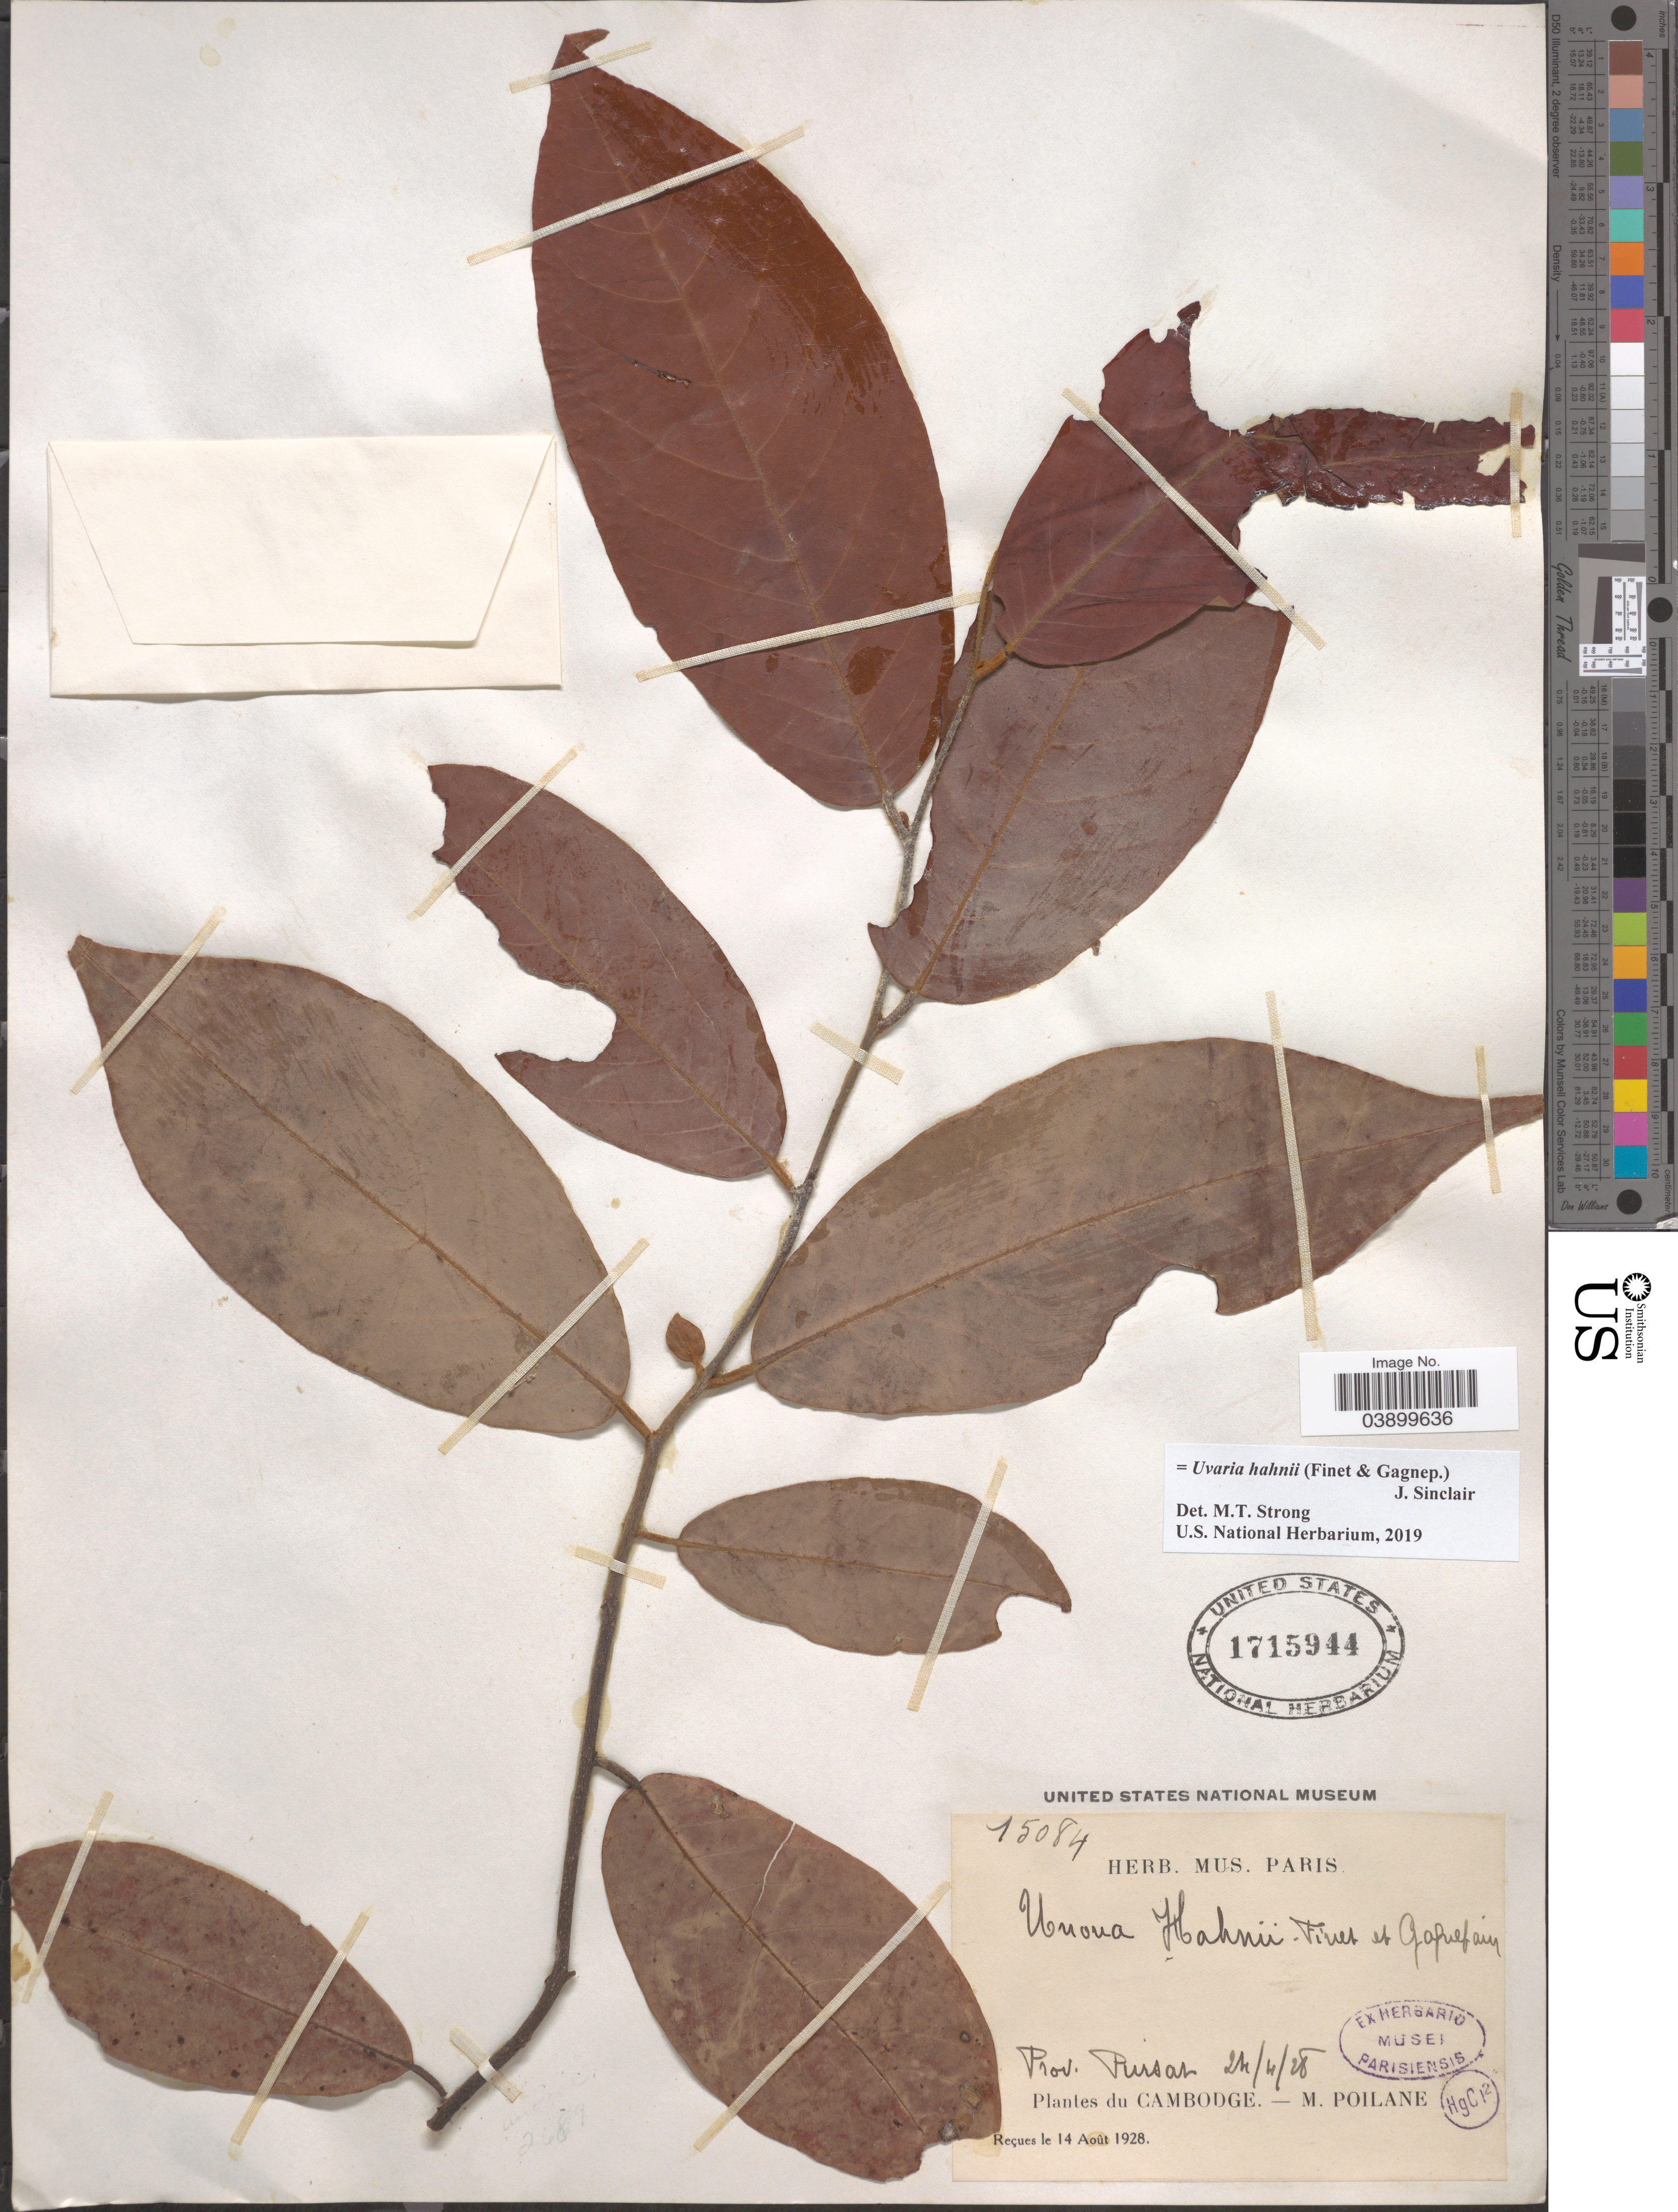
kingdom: Plantae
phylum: Tracheophyta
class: Magnoliopsida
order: Magnoliales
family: Annonaceae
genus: Uvaria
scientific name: Uvaria hahnii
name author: (Finet & Gagnep.) J. Sinclair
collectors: M. Poilane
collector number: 15084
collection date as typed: Transcribed d/m/y: 24/4/28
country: Cambodia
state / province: Pursat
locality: Cambodge.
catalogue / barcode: US 1715944